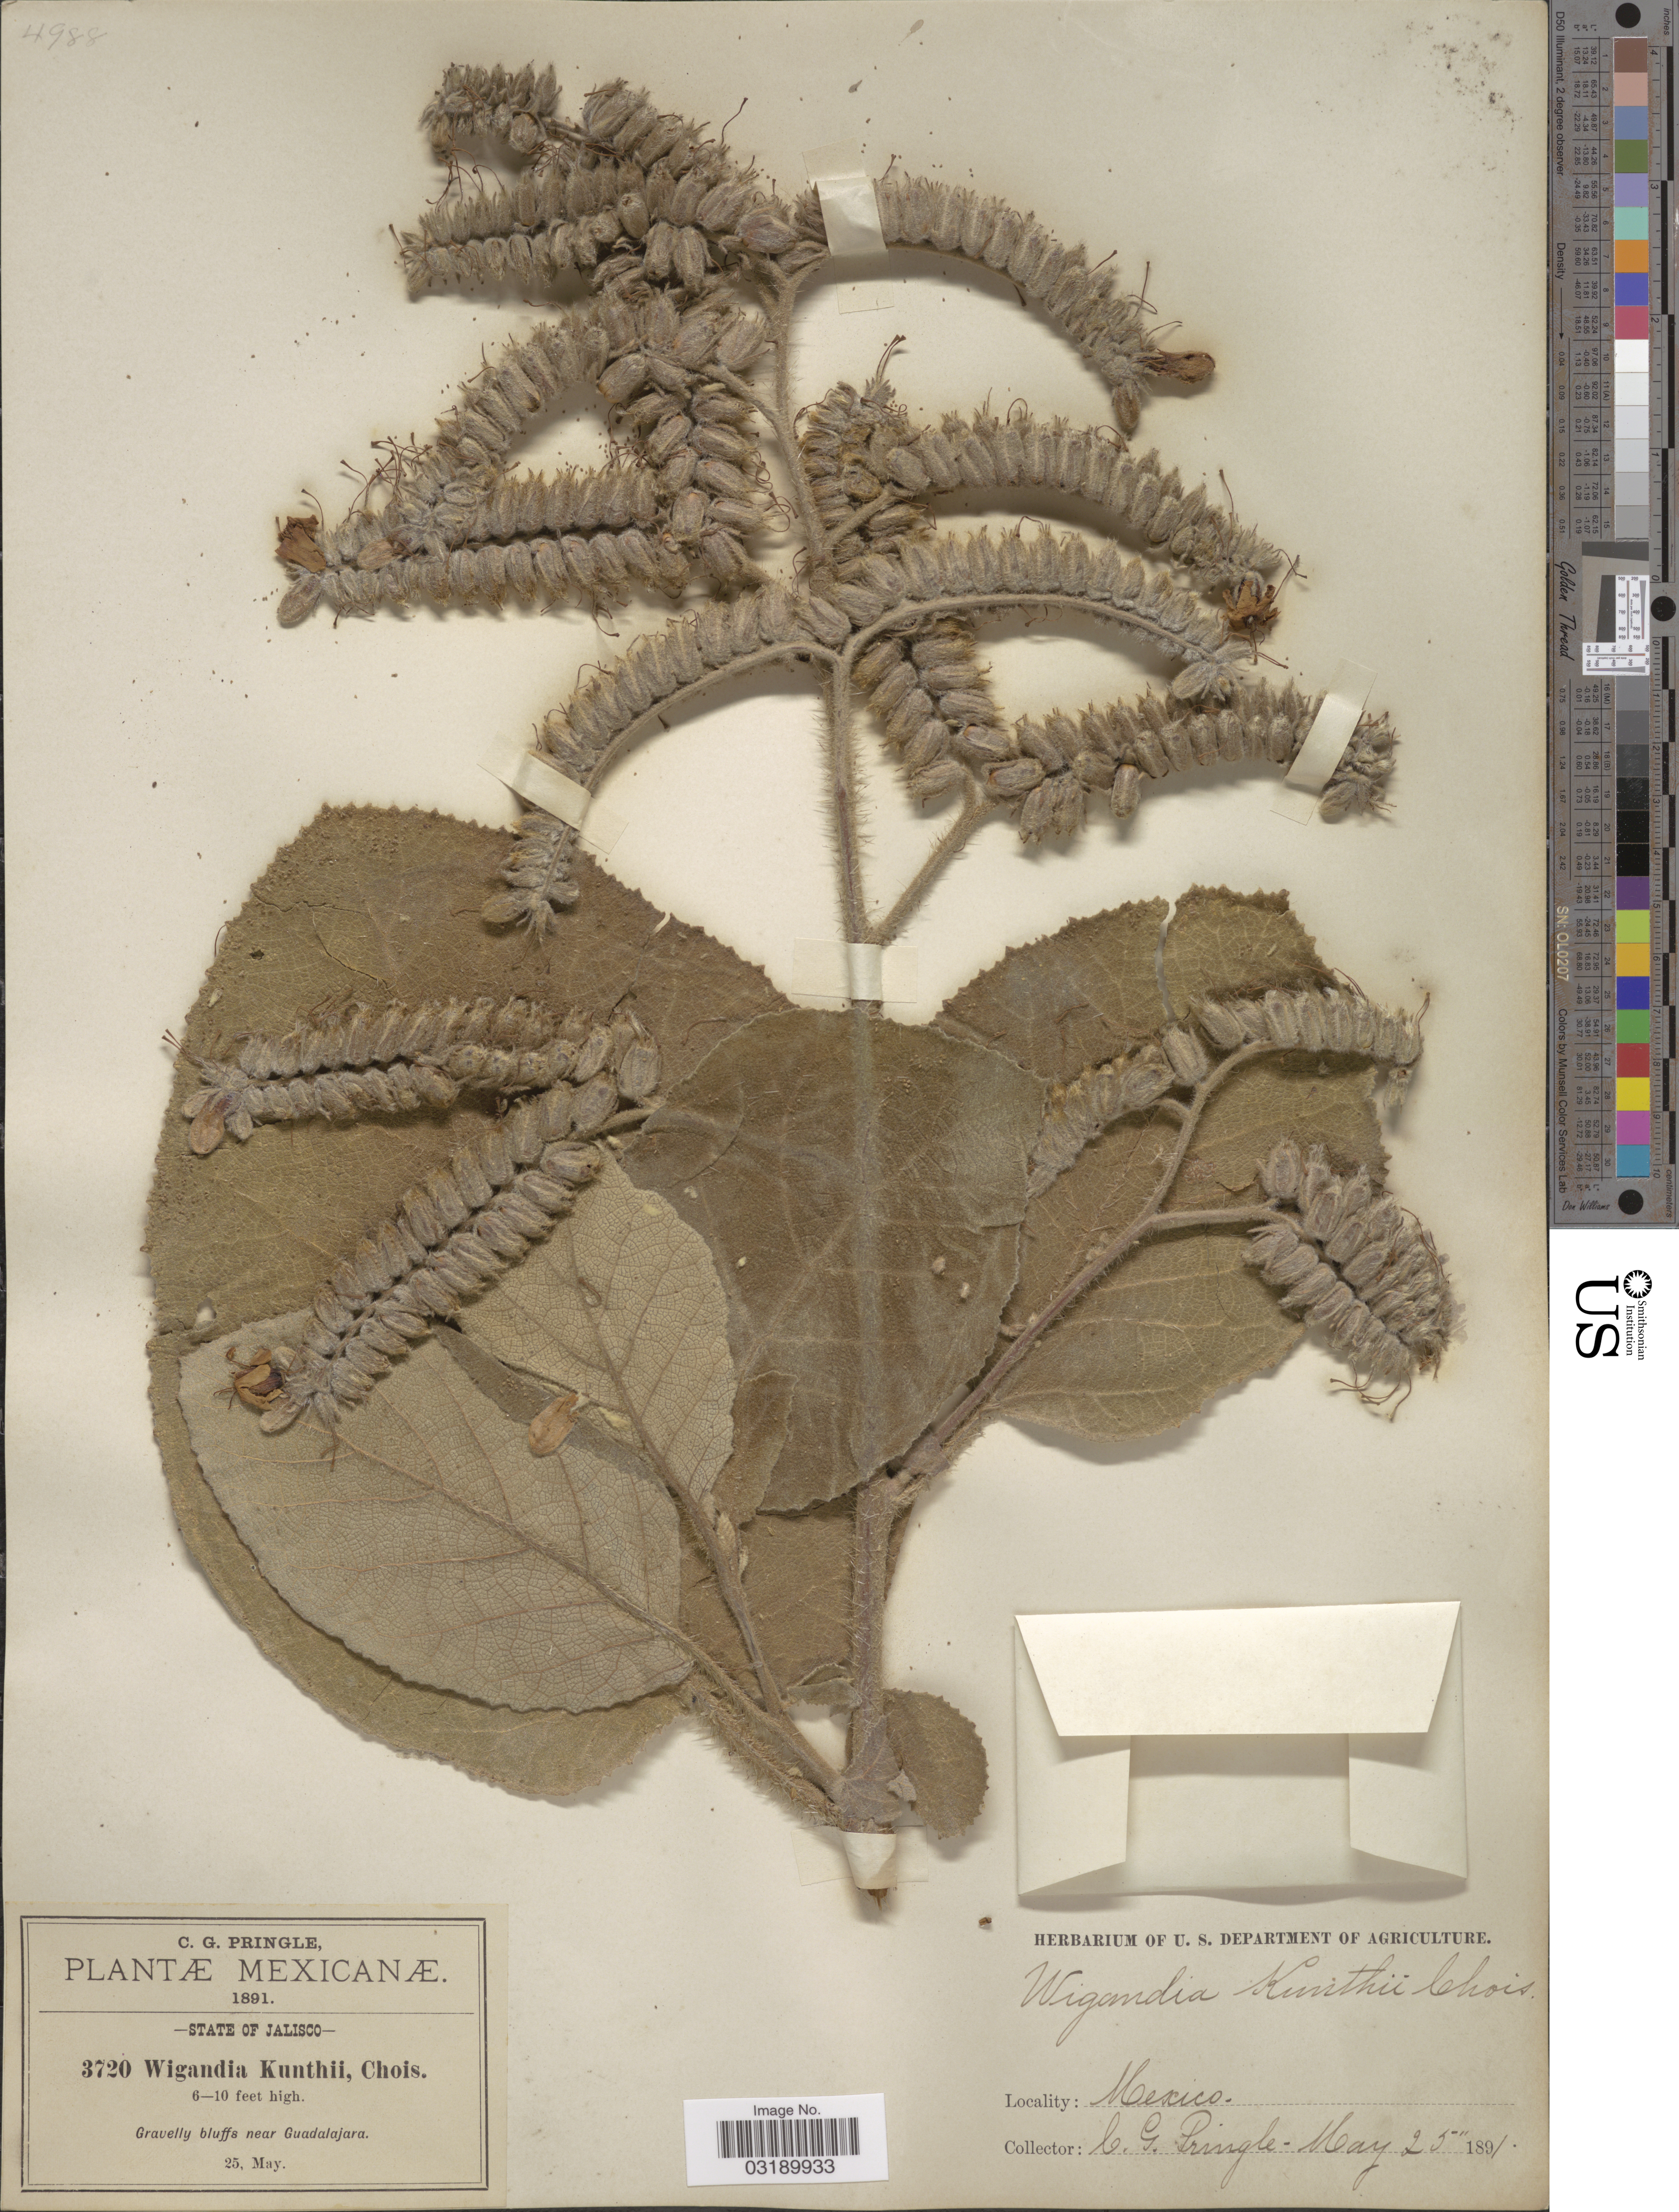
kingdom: Plantae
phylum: Tracheophyta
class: Magnoliopsida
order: Boraginales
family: Namaceae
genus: Wigandia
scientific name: Wigandia kunthii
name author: Choisy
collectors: C. G. Pringle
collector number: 3720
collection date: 1891-05-25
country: Mexico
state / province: Jalisco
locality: Gravelly bluffs near Guadalajara.